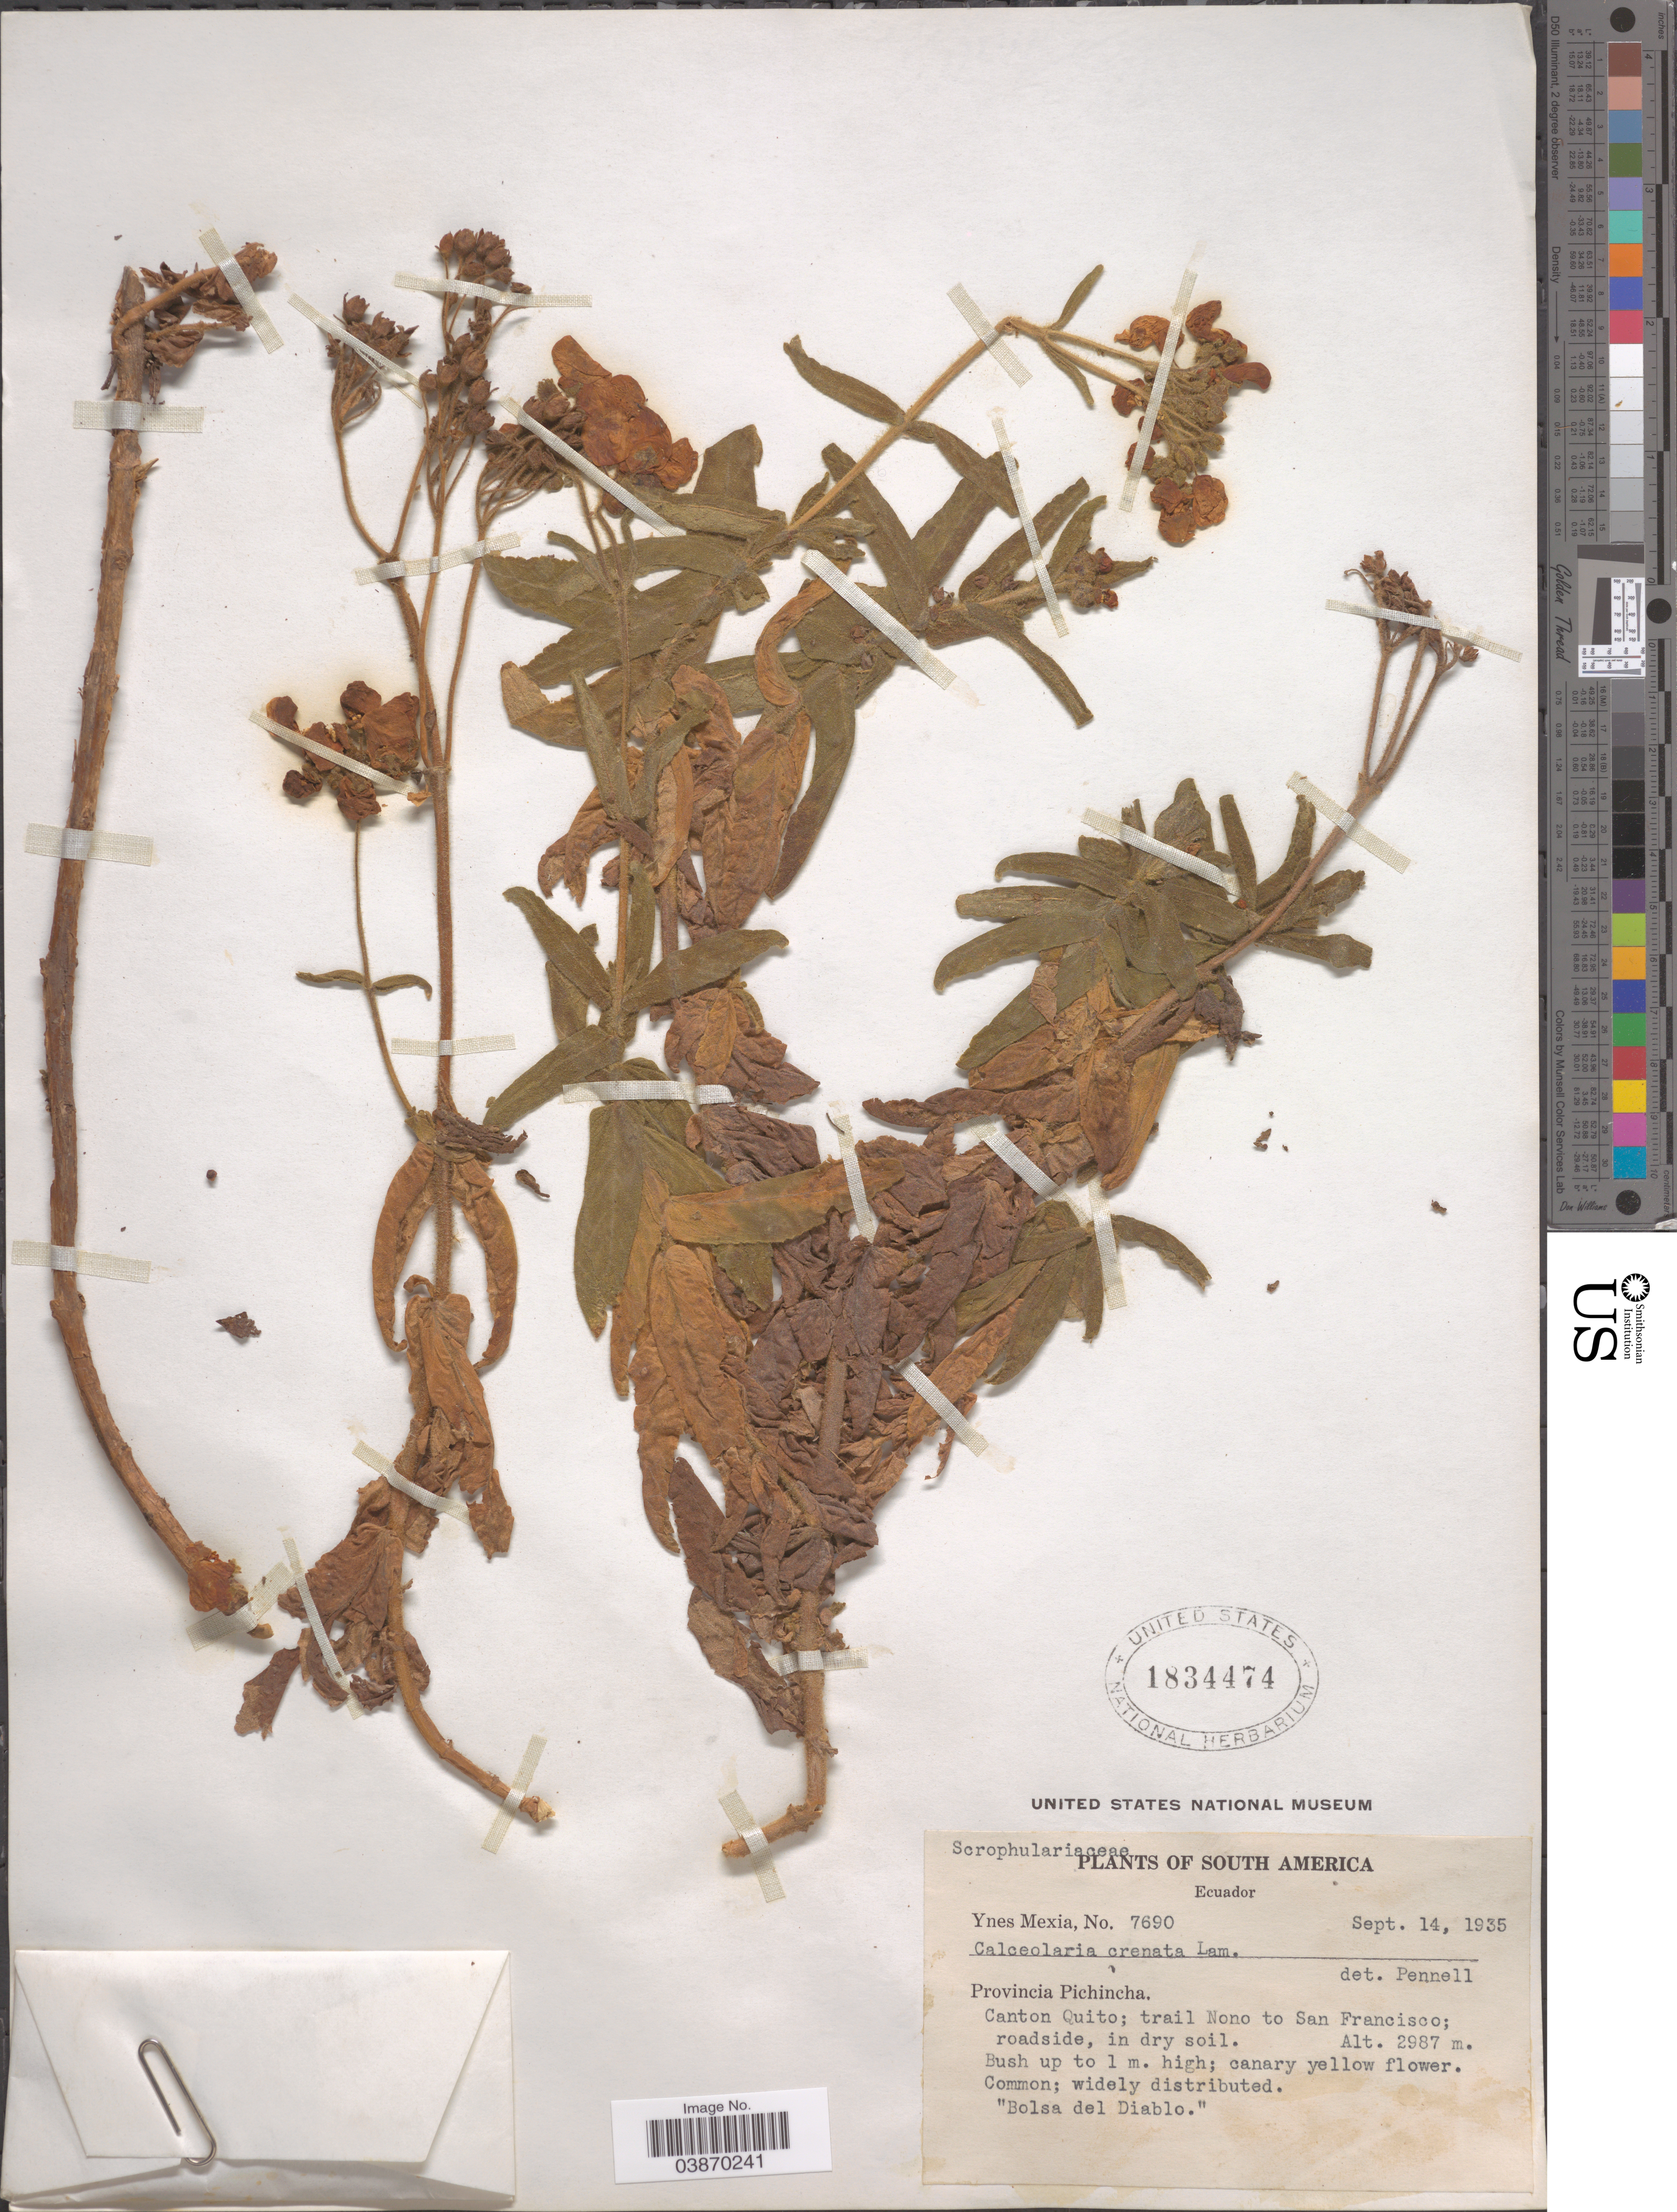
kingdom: Plantae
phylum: Tracheophyta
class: Magnoliopsida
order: Lamiales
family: Calceolariaceae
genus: Calceolaria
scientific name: Calceolaria crenata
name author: Lam.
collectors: Y. Mexia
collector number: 7690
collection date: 1935-09-14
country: Ecuador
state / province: Pichincha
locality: Canton Quito; trail Nono to San Francisco.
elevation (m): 2987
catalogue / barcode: US 1834474